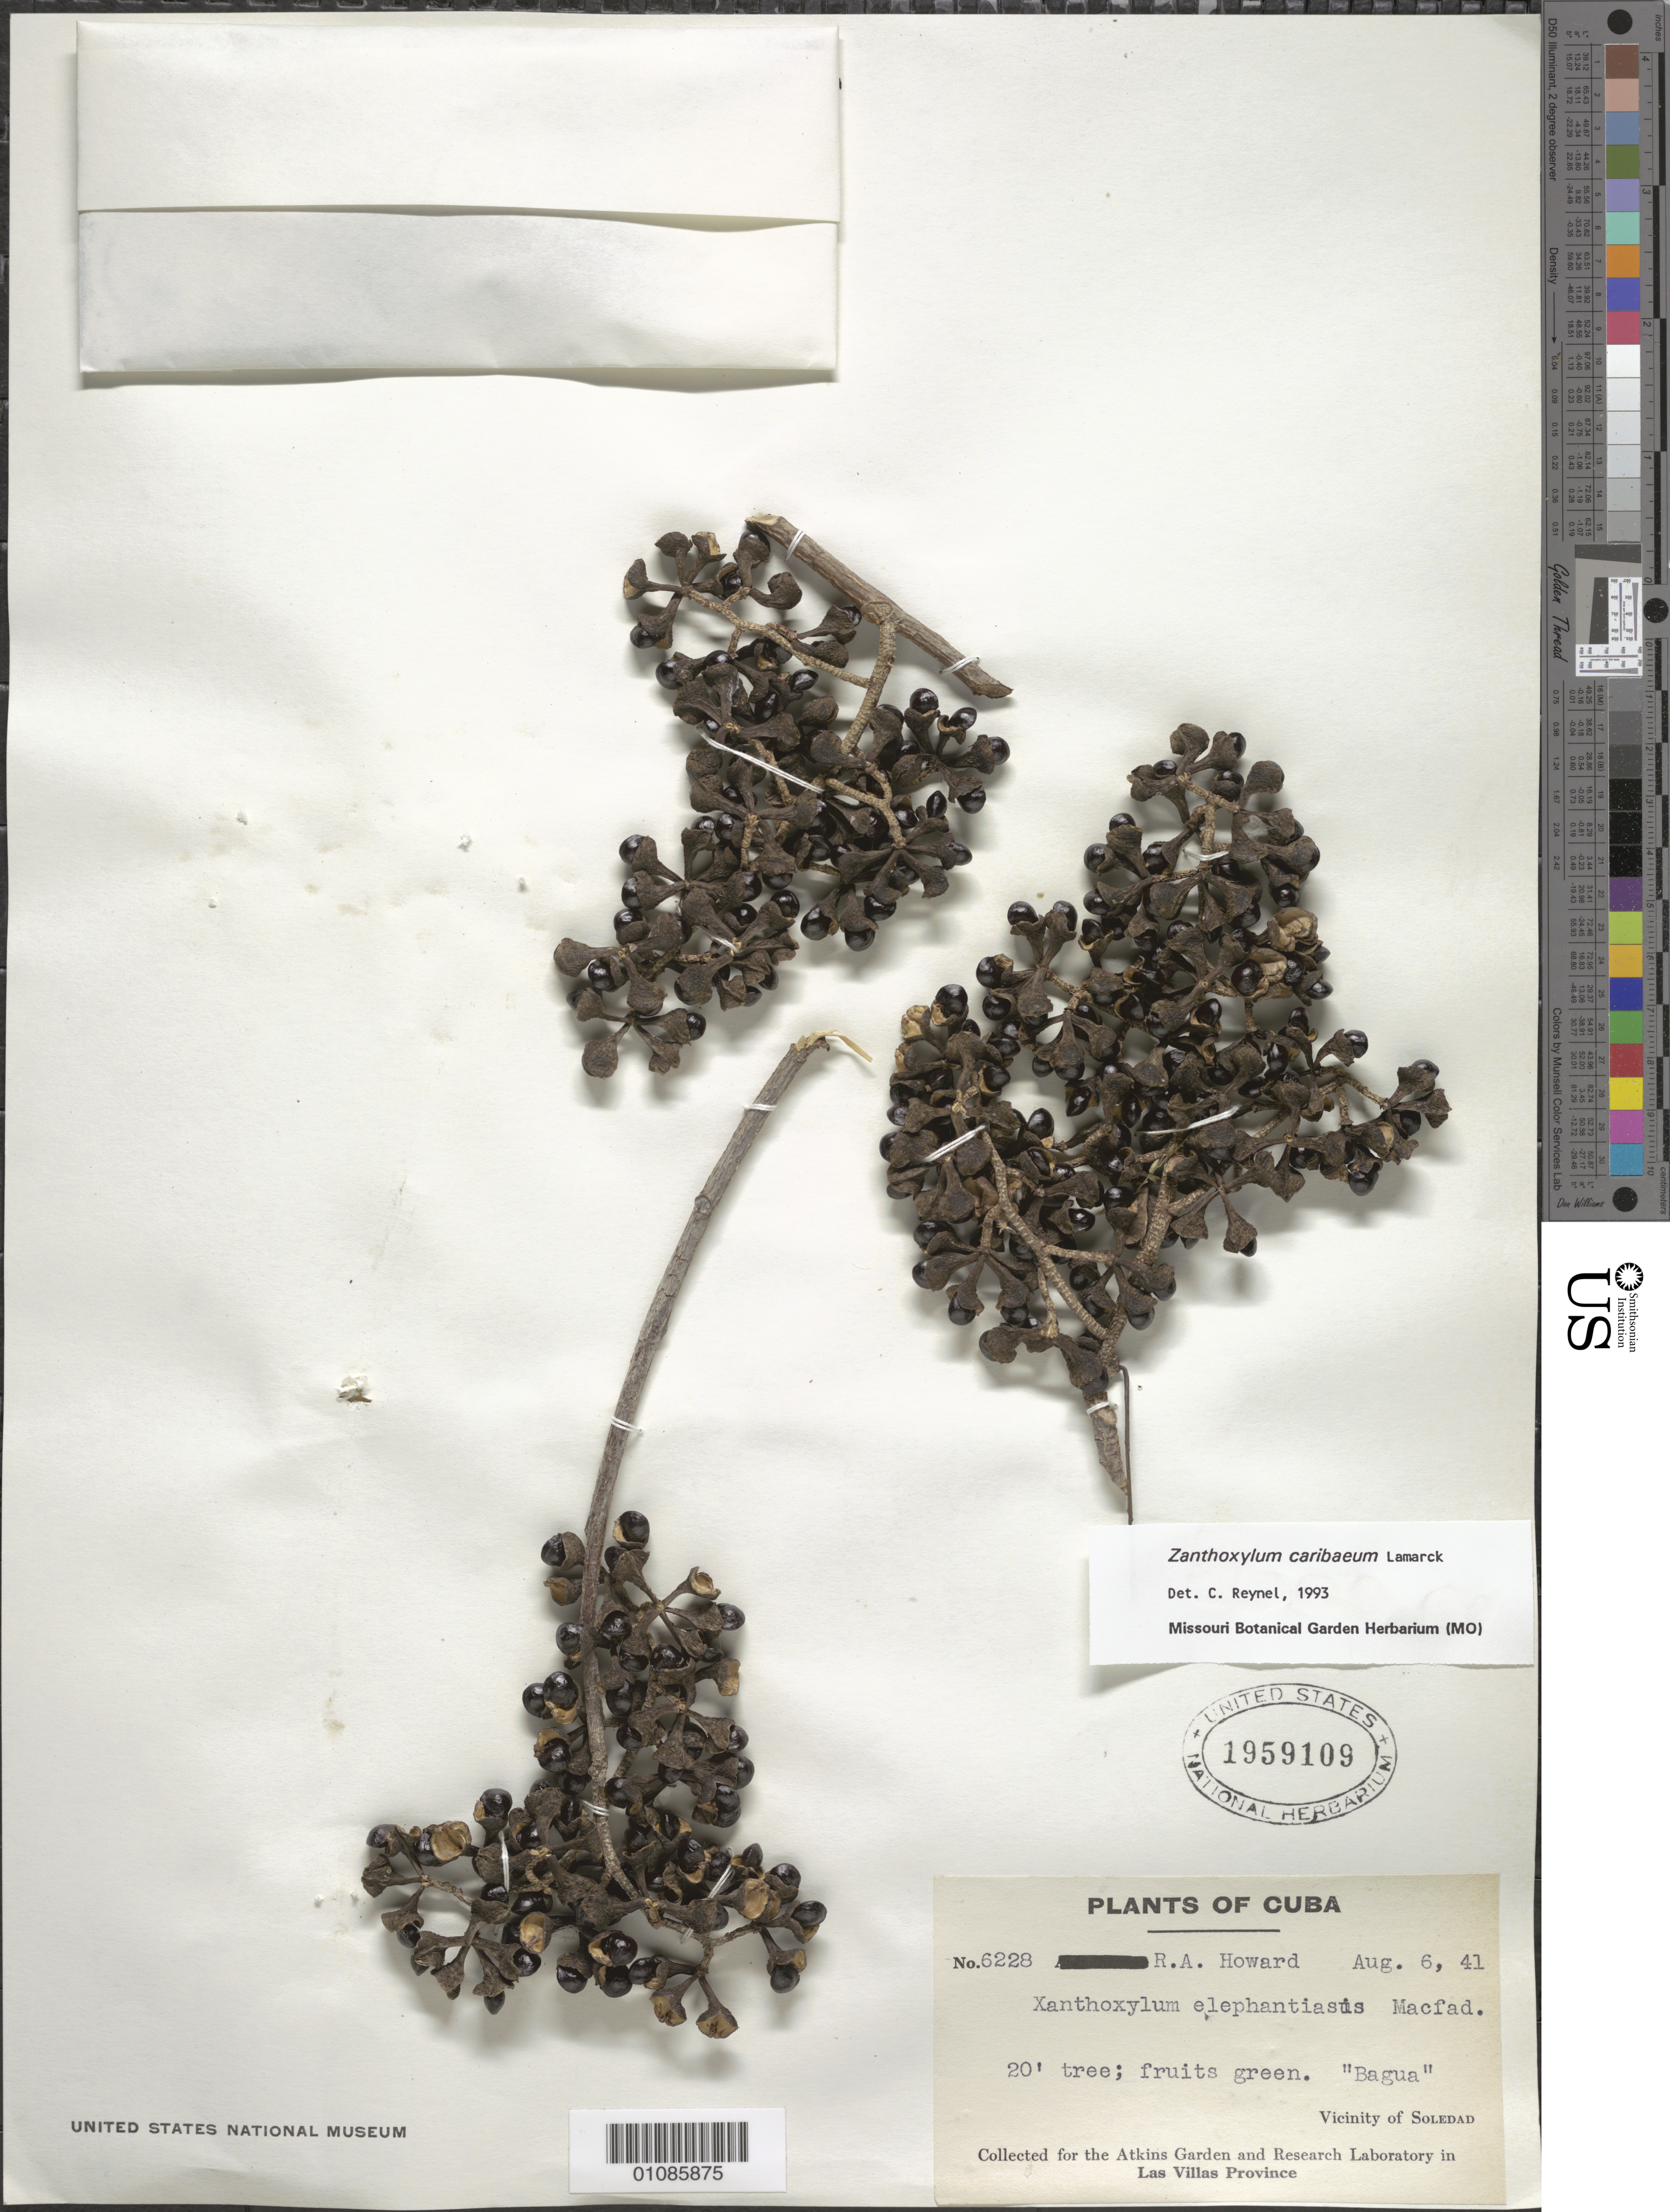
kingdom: Plantae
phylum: Tracheophyta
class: Magnoliopsida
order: Sapindales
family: Rutaceae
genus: Zanthoxylum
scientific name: Zanthoxylum caribaeum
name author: Lam.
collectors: R. A. Howard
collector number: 6228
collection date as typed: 06 Aug 1941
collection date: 1941-08-06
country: Cuba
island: Cuba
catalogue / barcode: US 1959109